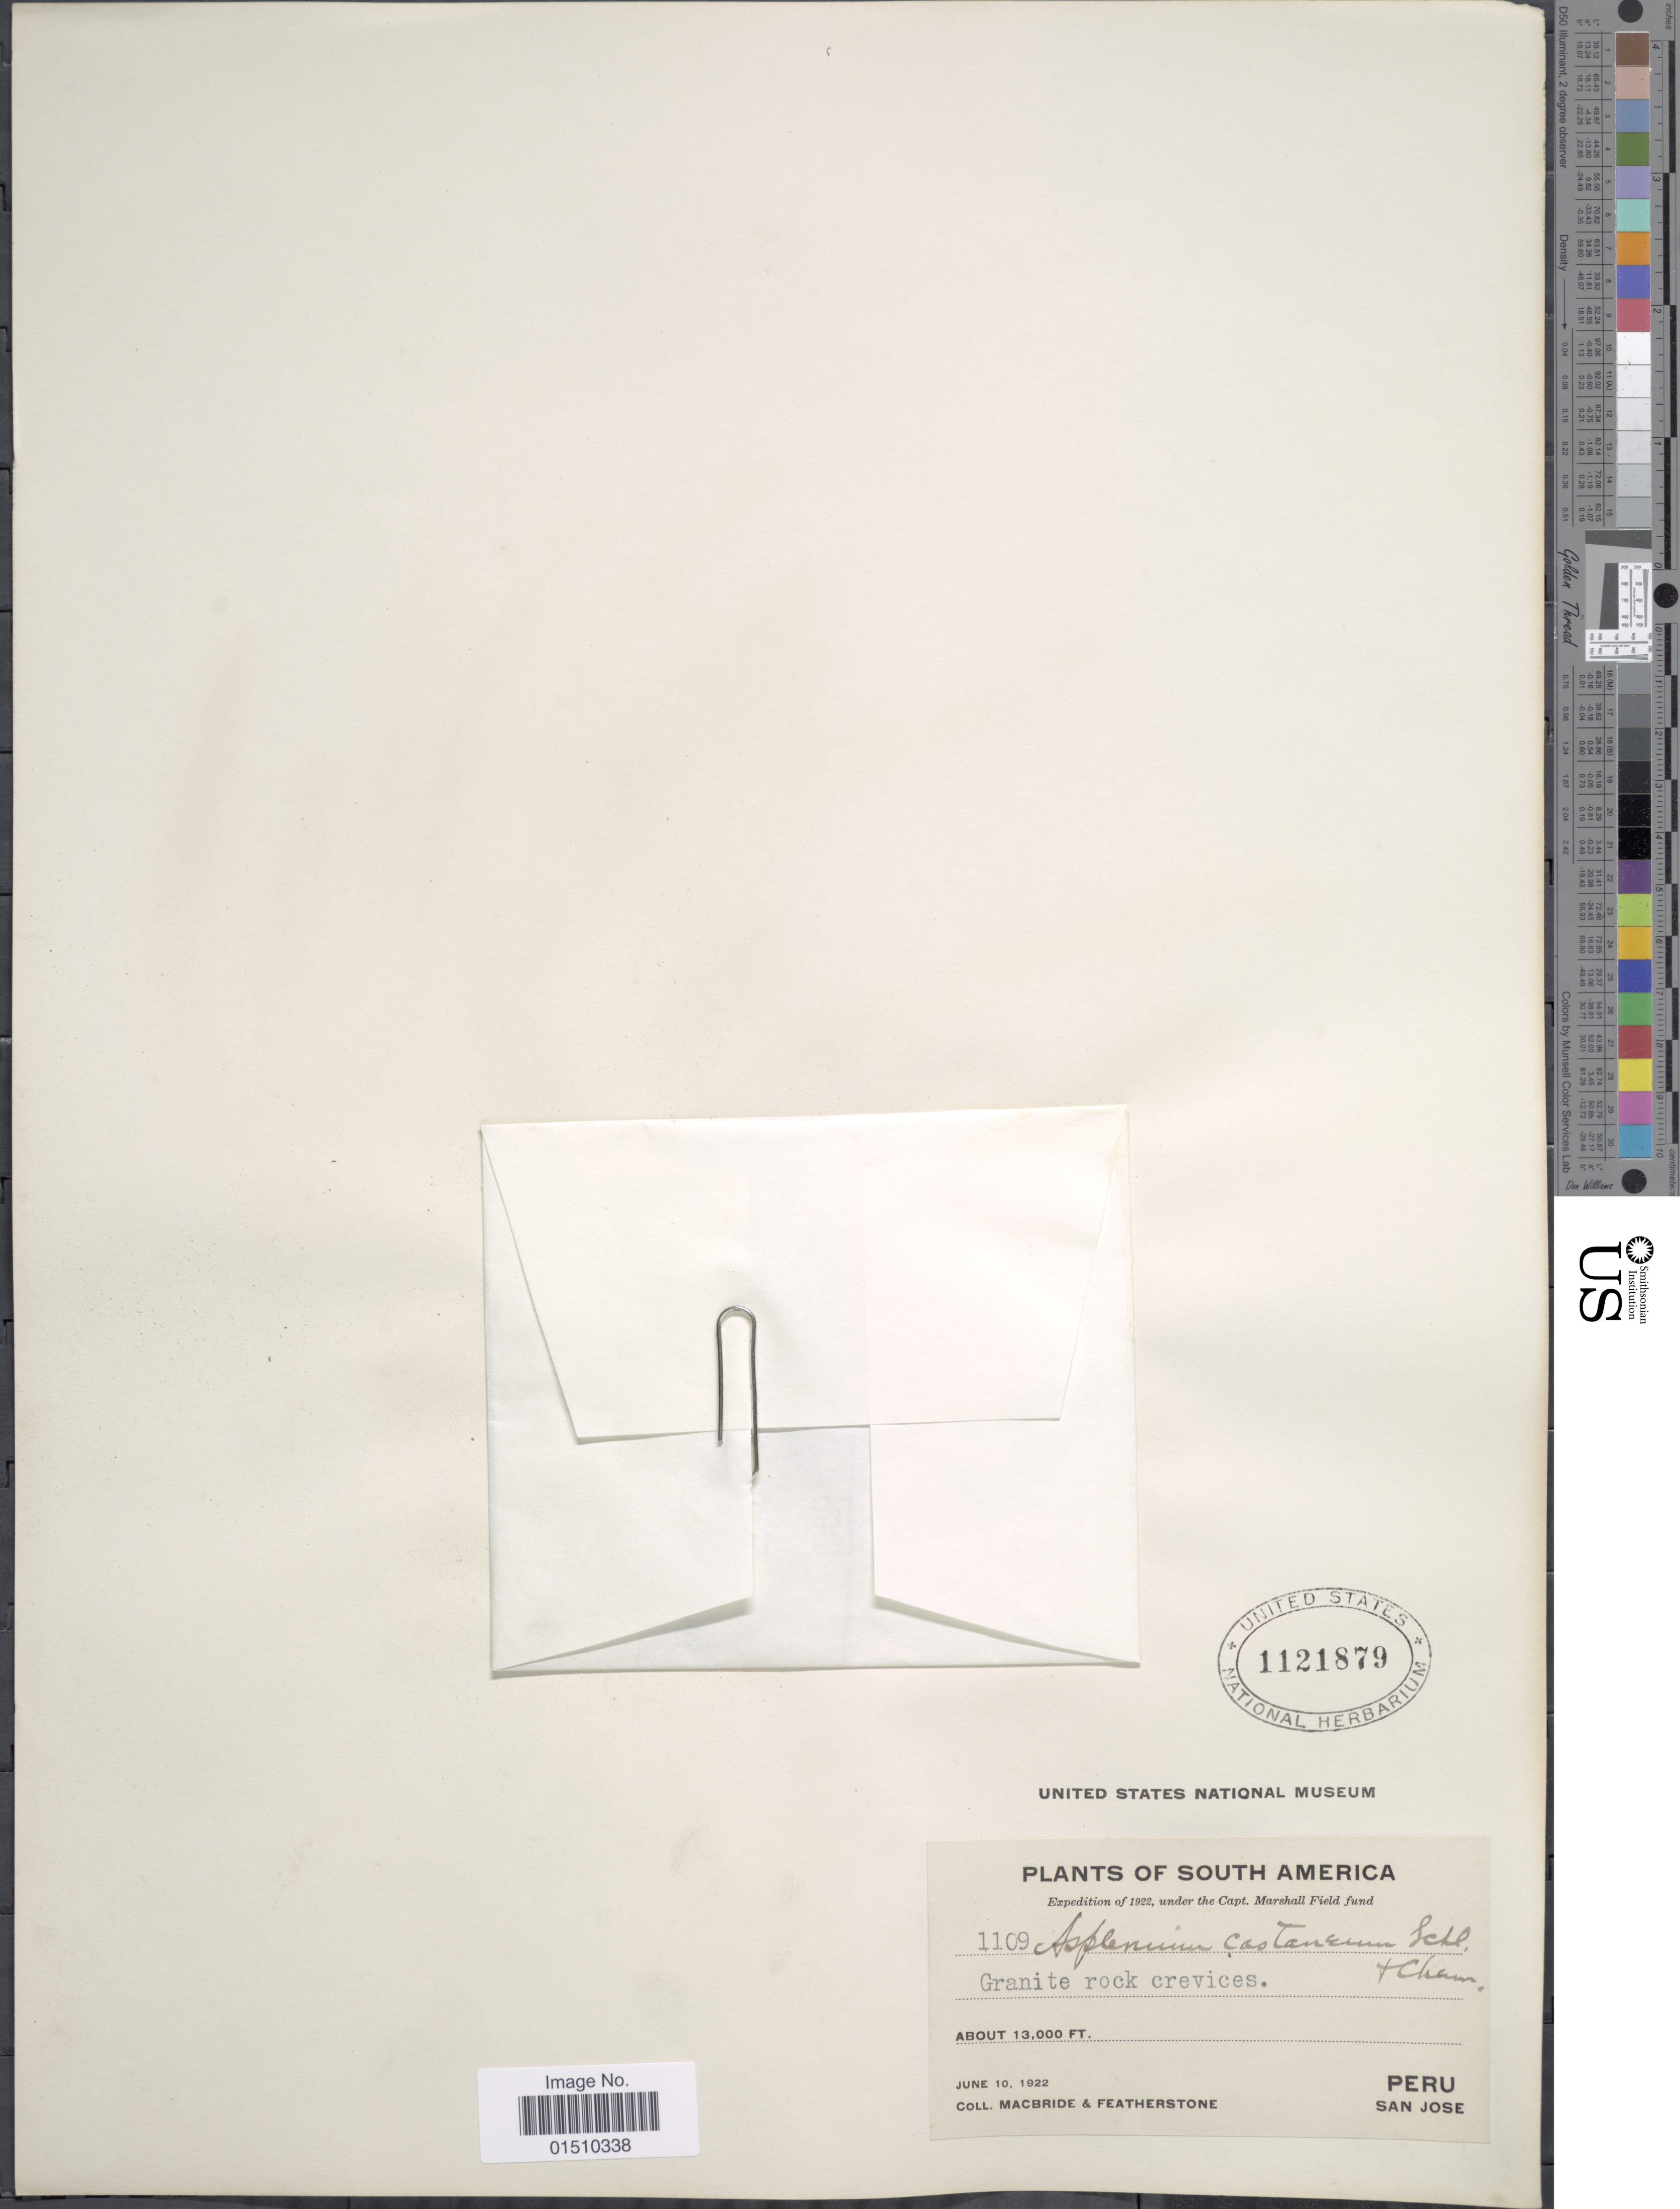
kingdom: Plantae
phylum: Tracheophyta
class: Polypodiopsida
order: Polypodiales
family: Aspleniaceae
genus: Asplenium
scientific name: Asplenium castaneum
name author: Schltdl. & Cham.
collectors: Macbride, -- & -. Featherstone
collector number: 1109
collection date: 1922-06-10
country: Peru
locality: South America, Peru, San Jose.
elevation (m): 3962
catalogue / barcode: US 1121879